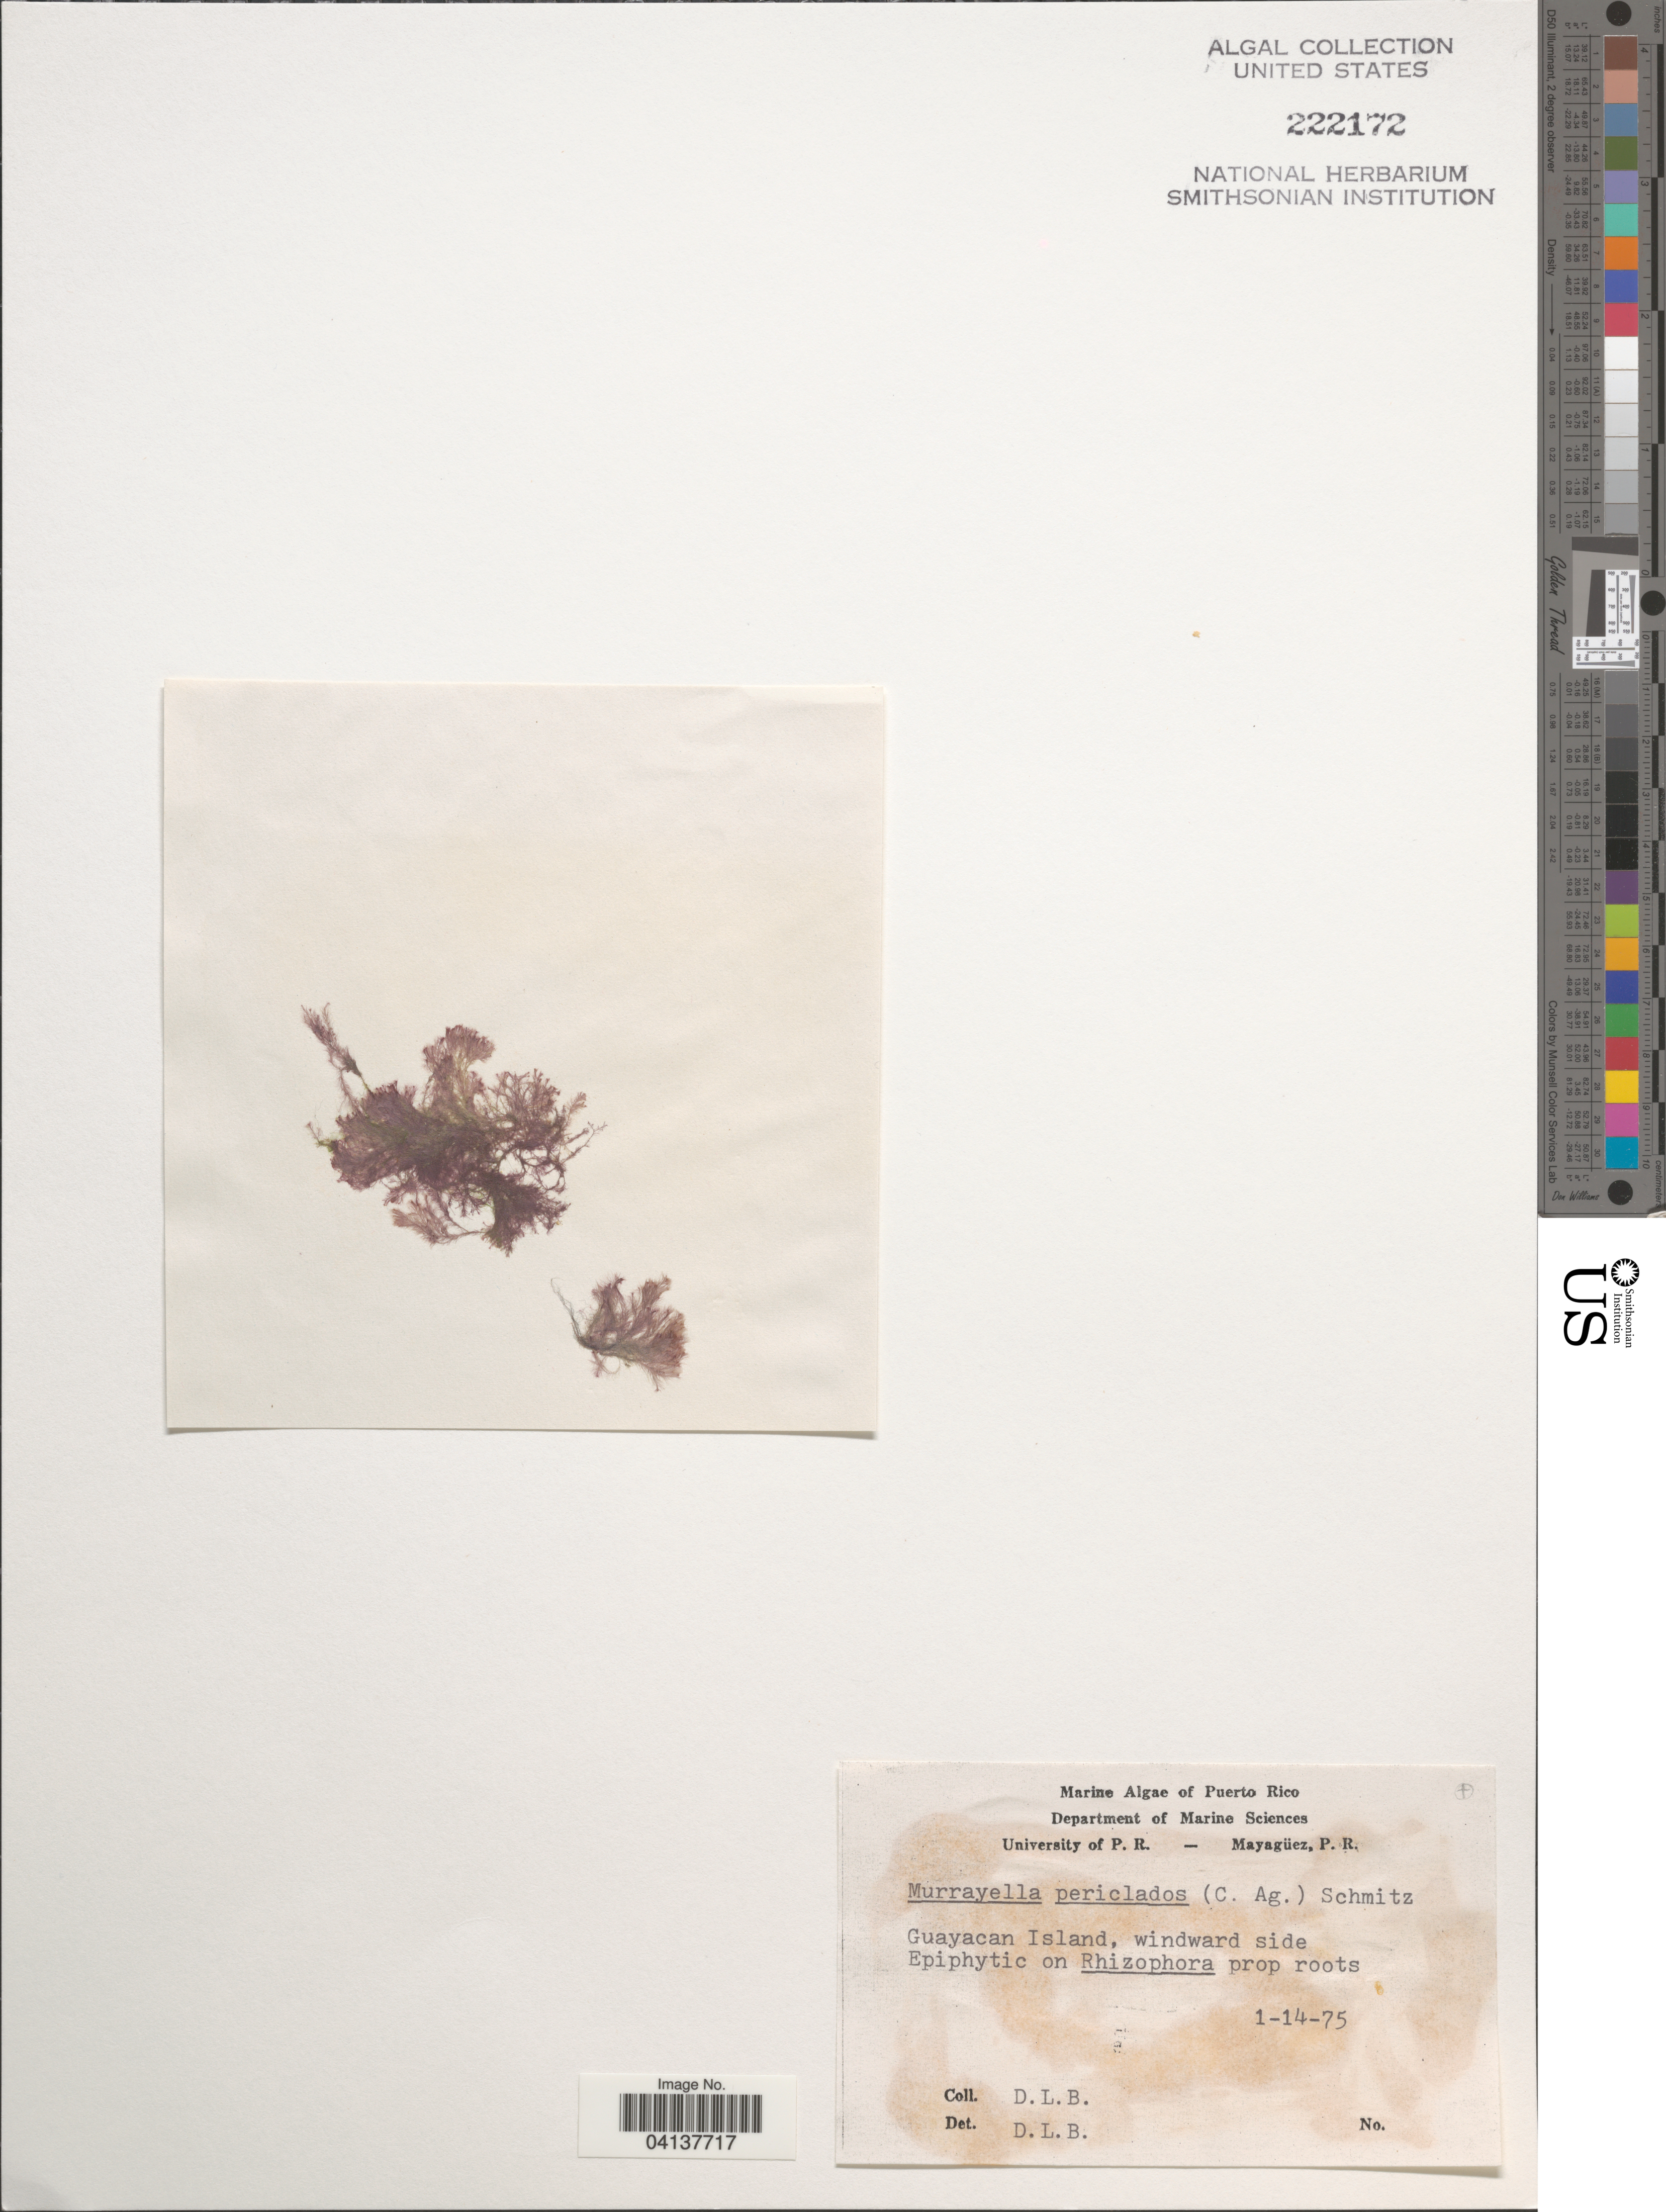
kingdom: Plantae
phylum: Rhodophyta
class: Florideophyceae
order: Ceramiales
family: Rhodomelaceae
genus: Murrayella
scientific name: Murrayella periclados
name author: (C. Agardh) F. Schmitz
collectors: D. L. B.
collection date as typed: Transcribed d/m/y: 14/1/75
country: Puerto Rico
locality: Guayacan Island, windward side.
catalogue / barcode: US 222172